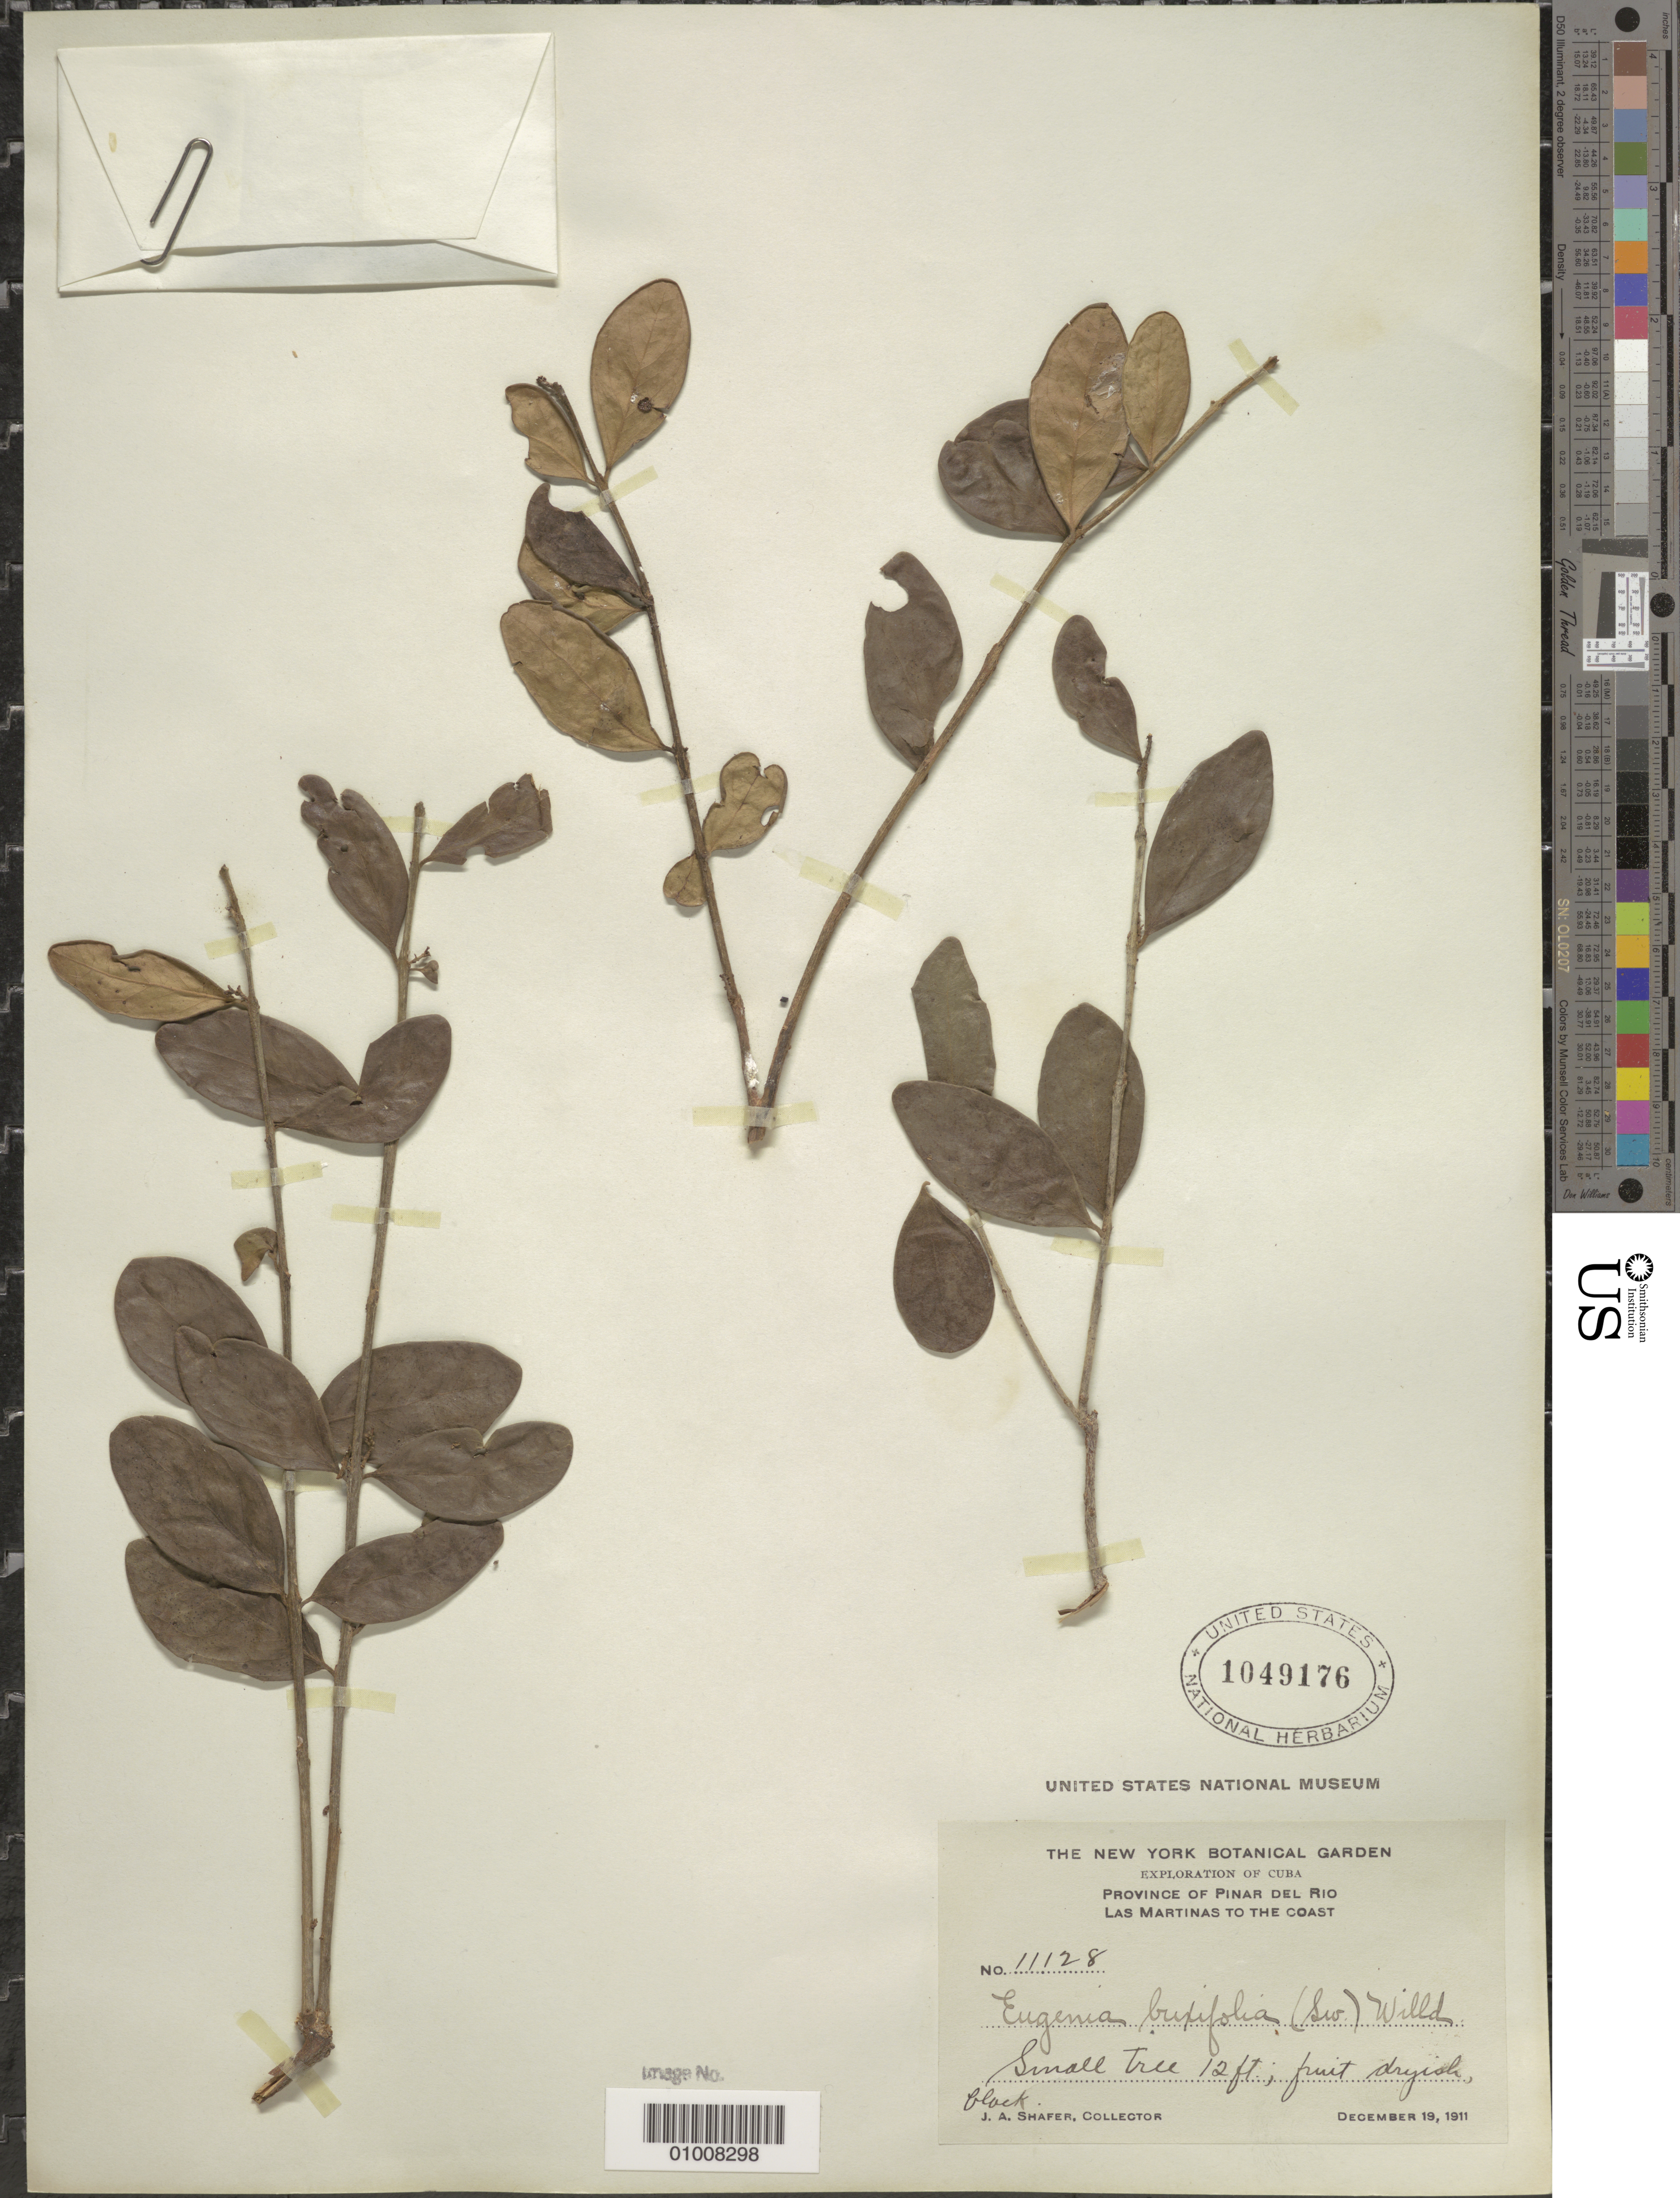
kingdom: Plantae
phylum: Tracheophyta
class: Magnoliopsida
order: Myrtales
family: Myrtaceae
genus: Eugenia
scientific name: Eugenia foetida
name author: Pers.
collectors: J. A. Shafer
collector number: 11128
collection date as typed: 19 Dec 1911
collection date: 1911-12-19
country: Cuba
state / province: Pinar del Rio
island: Cuba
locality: Las Martinas to the coast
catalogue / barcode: US 1049176